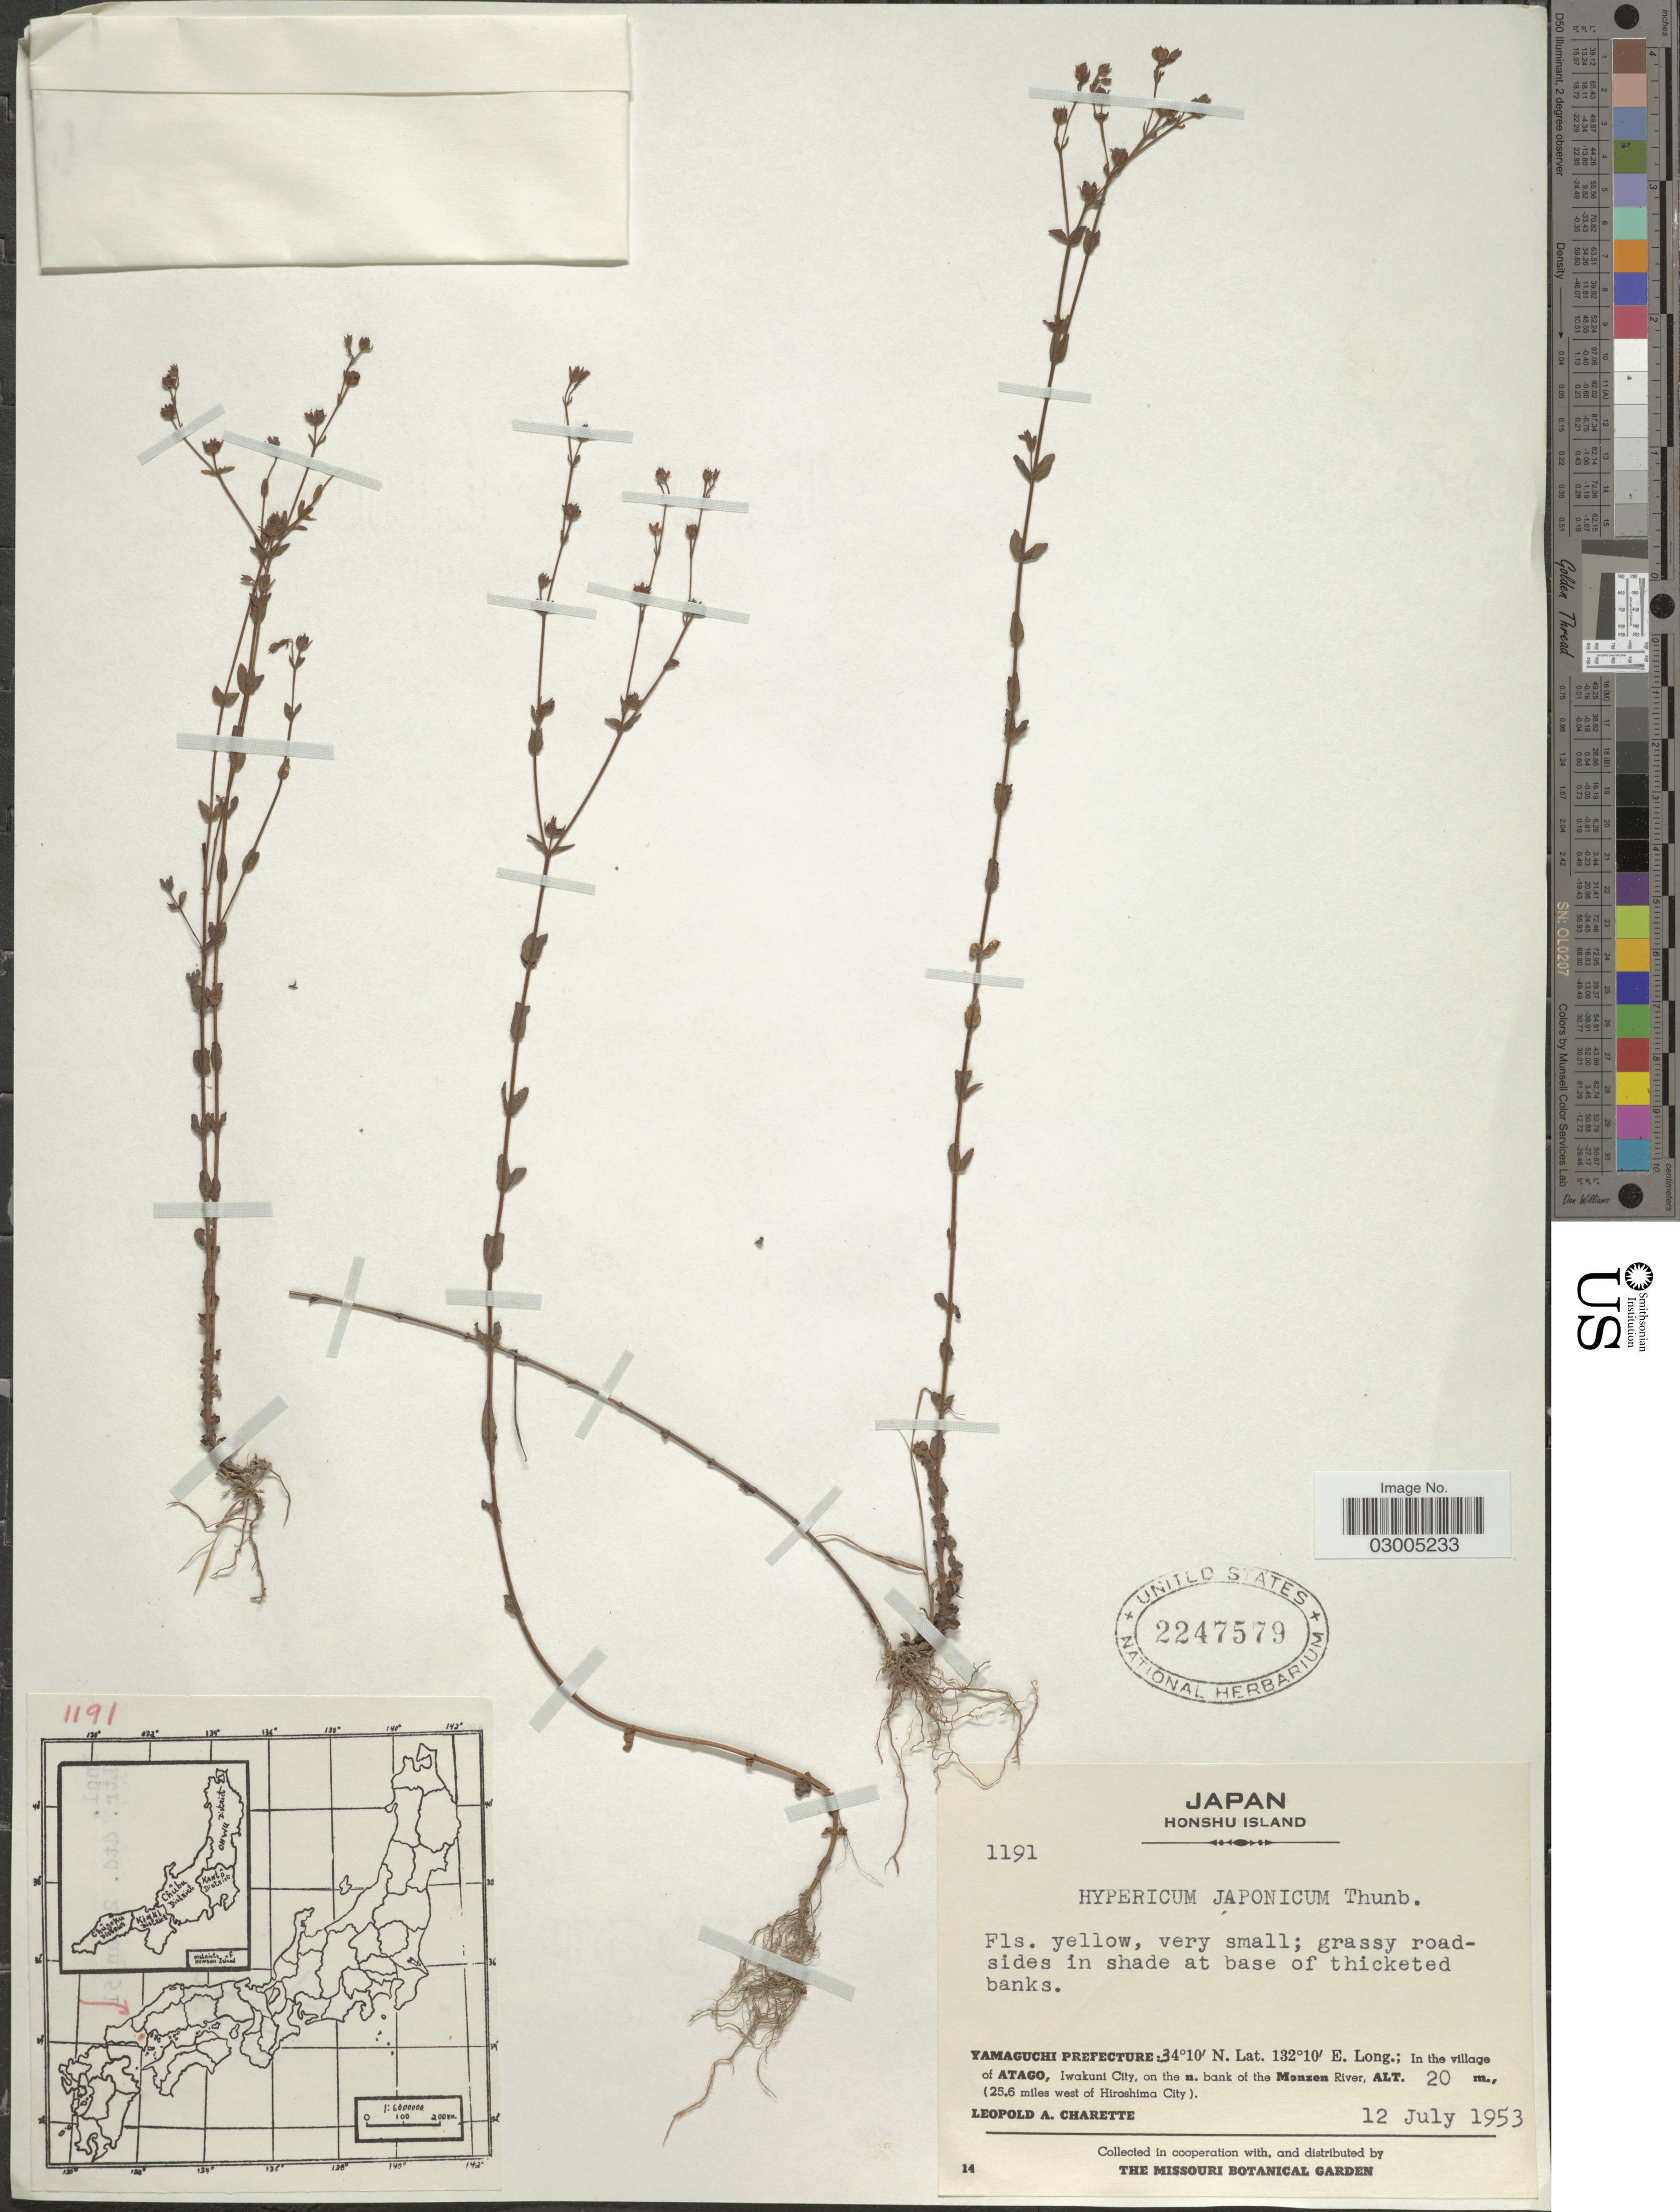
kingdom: Plantae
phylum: Tracheophyta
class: Magnoliopsida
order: Malpighiales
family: Hypericaceae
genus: Hypericum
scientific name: Hypericum japonicum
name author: Thunb.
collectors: L. A. Charette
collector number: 1191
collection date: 1953-07-12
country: Japan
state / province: Yamaguti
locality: Honshu Island. Yamaguchi Prefecture. In the village of Atago, Iwakuni City, on the n. bank of the Monzen River. (25.6 miles west of Hiroshima City).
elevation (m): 20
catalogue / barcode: US 2247579